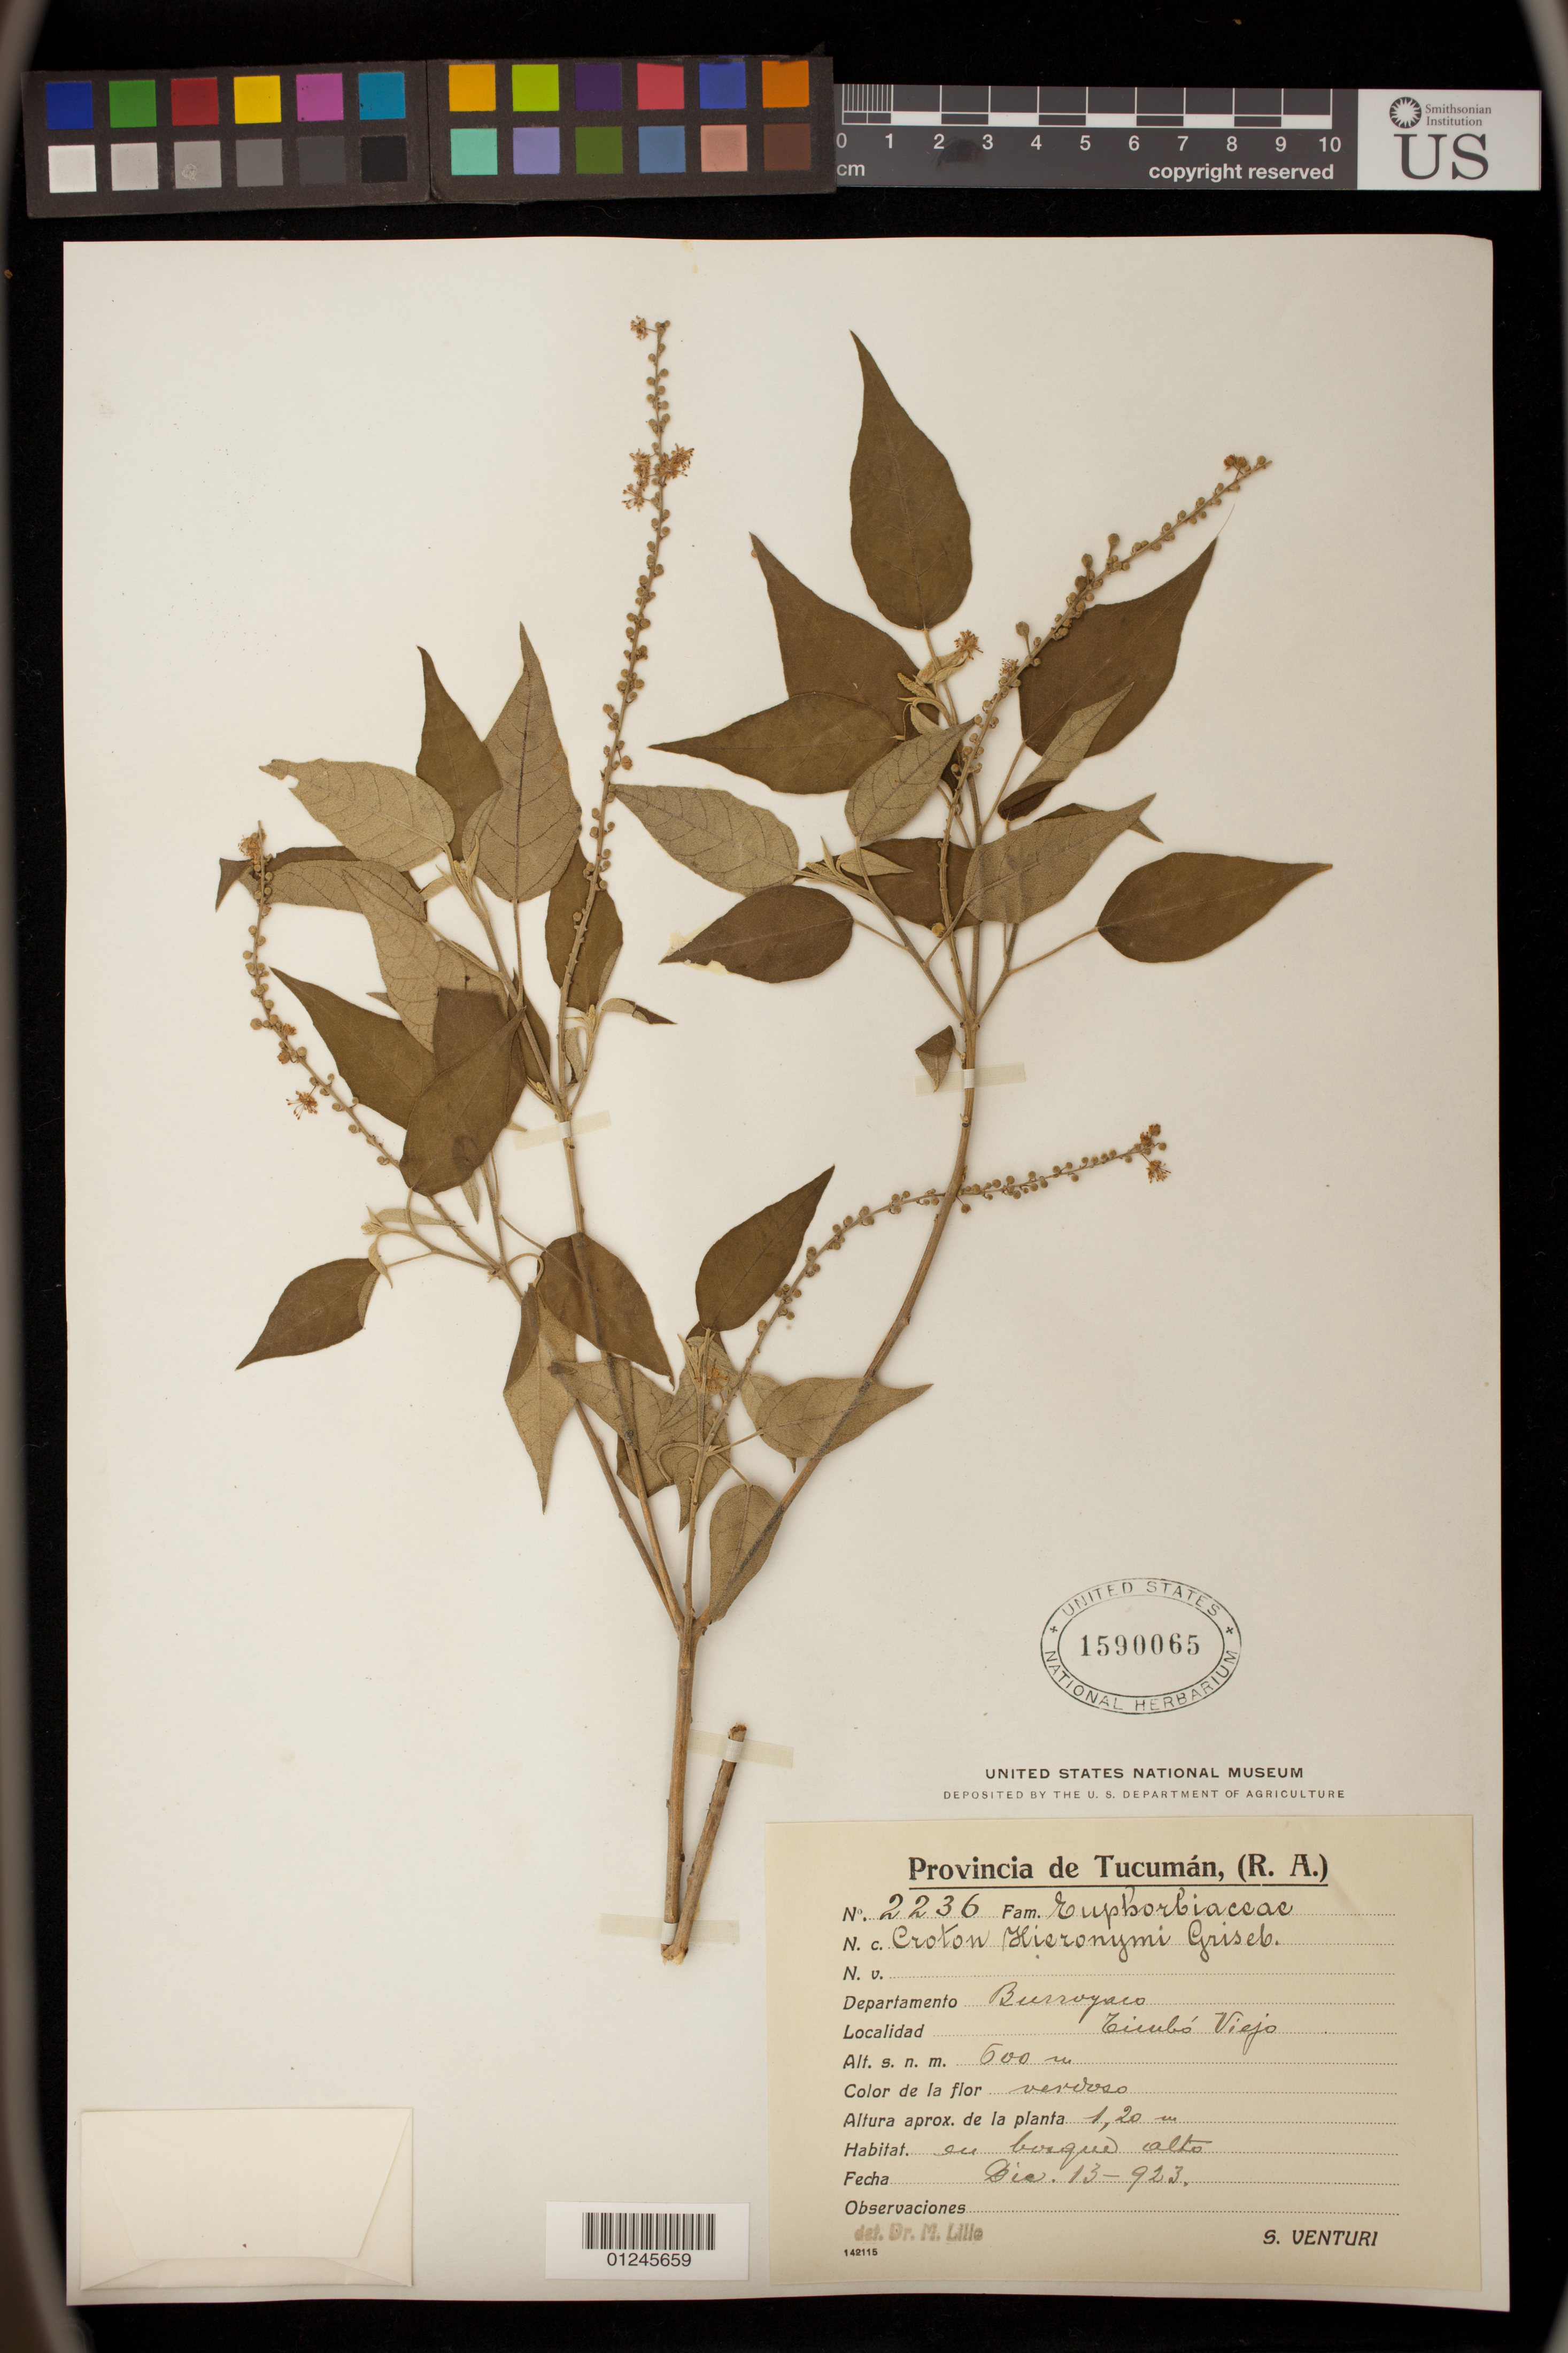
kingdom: Plantae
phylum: Tracheophyta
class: Magnoliopsida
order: Malpighiales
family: Euphorbiaceae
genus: Croton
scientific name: Croton hieronymi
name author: Griseb.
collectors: S. Venturi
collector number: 2236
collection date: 1923-12-13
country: Argentina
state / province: Tucuman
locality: Burroyaco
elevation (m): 600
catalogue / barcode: US 1590065